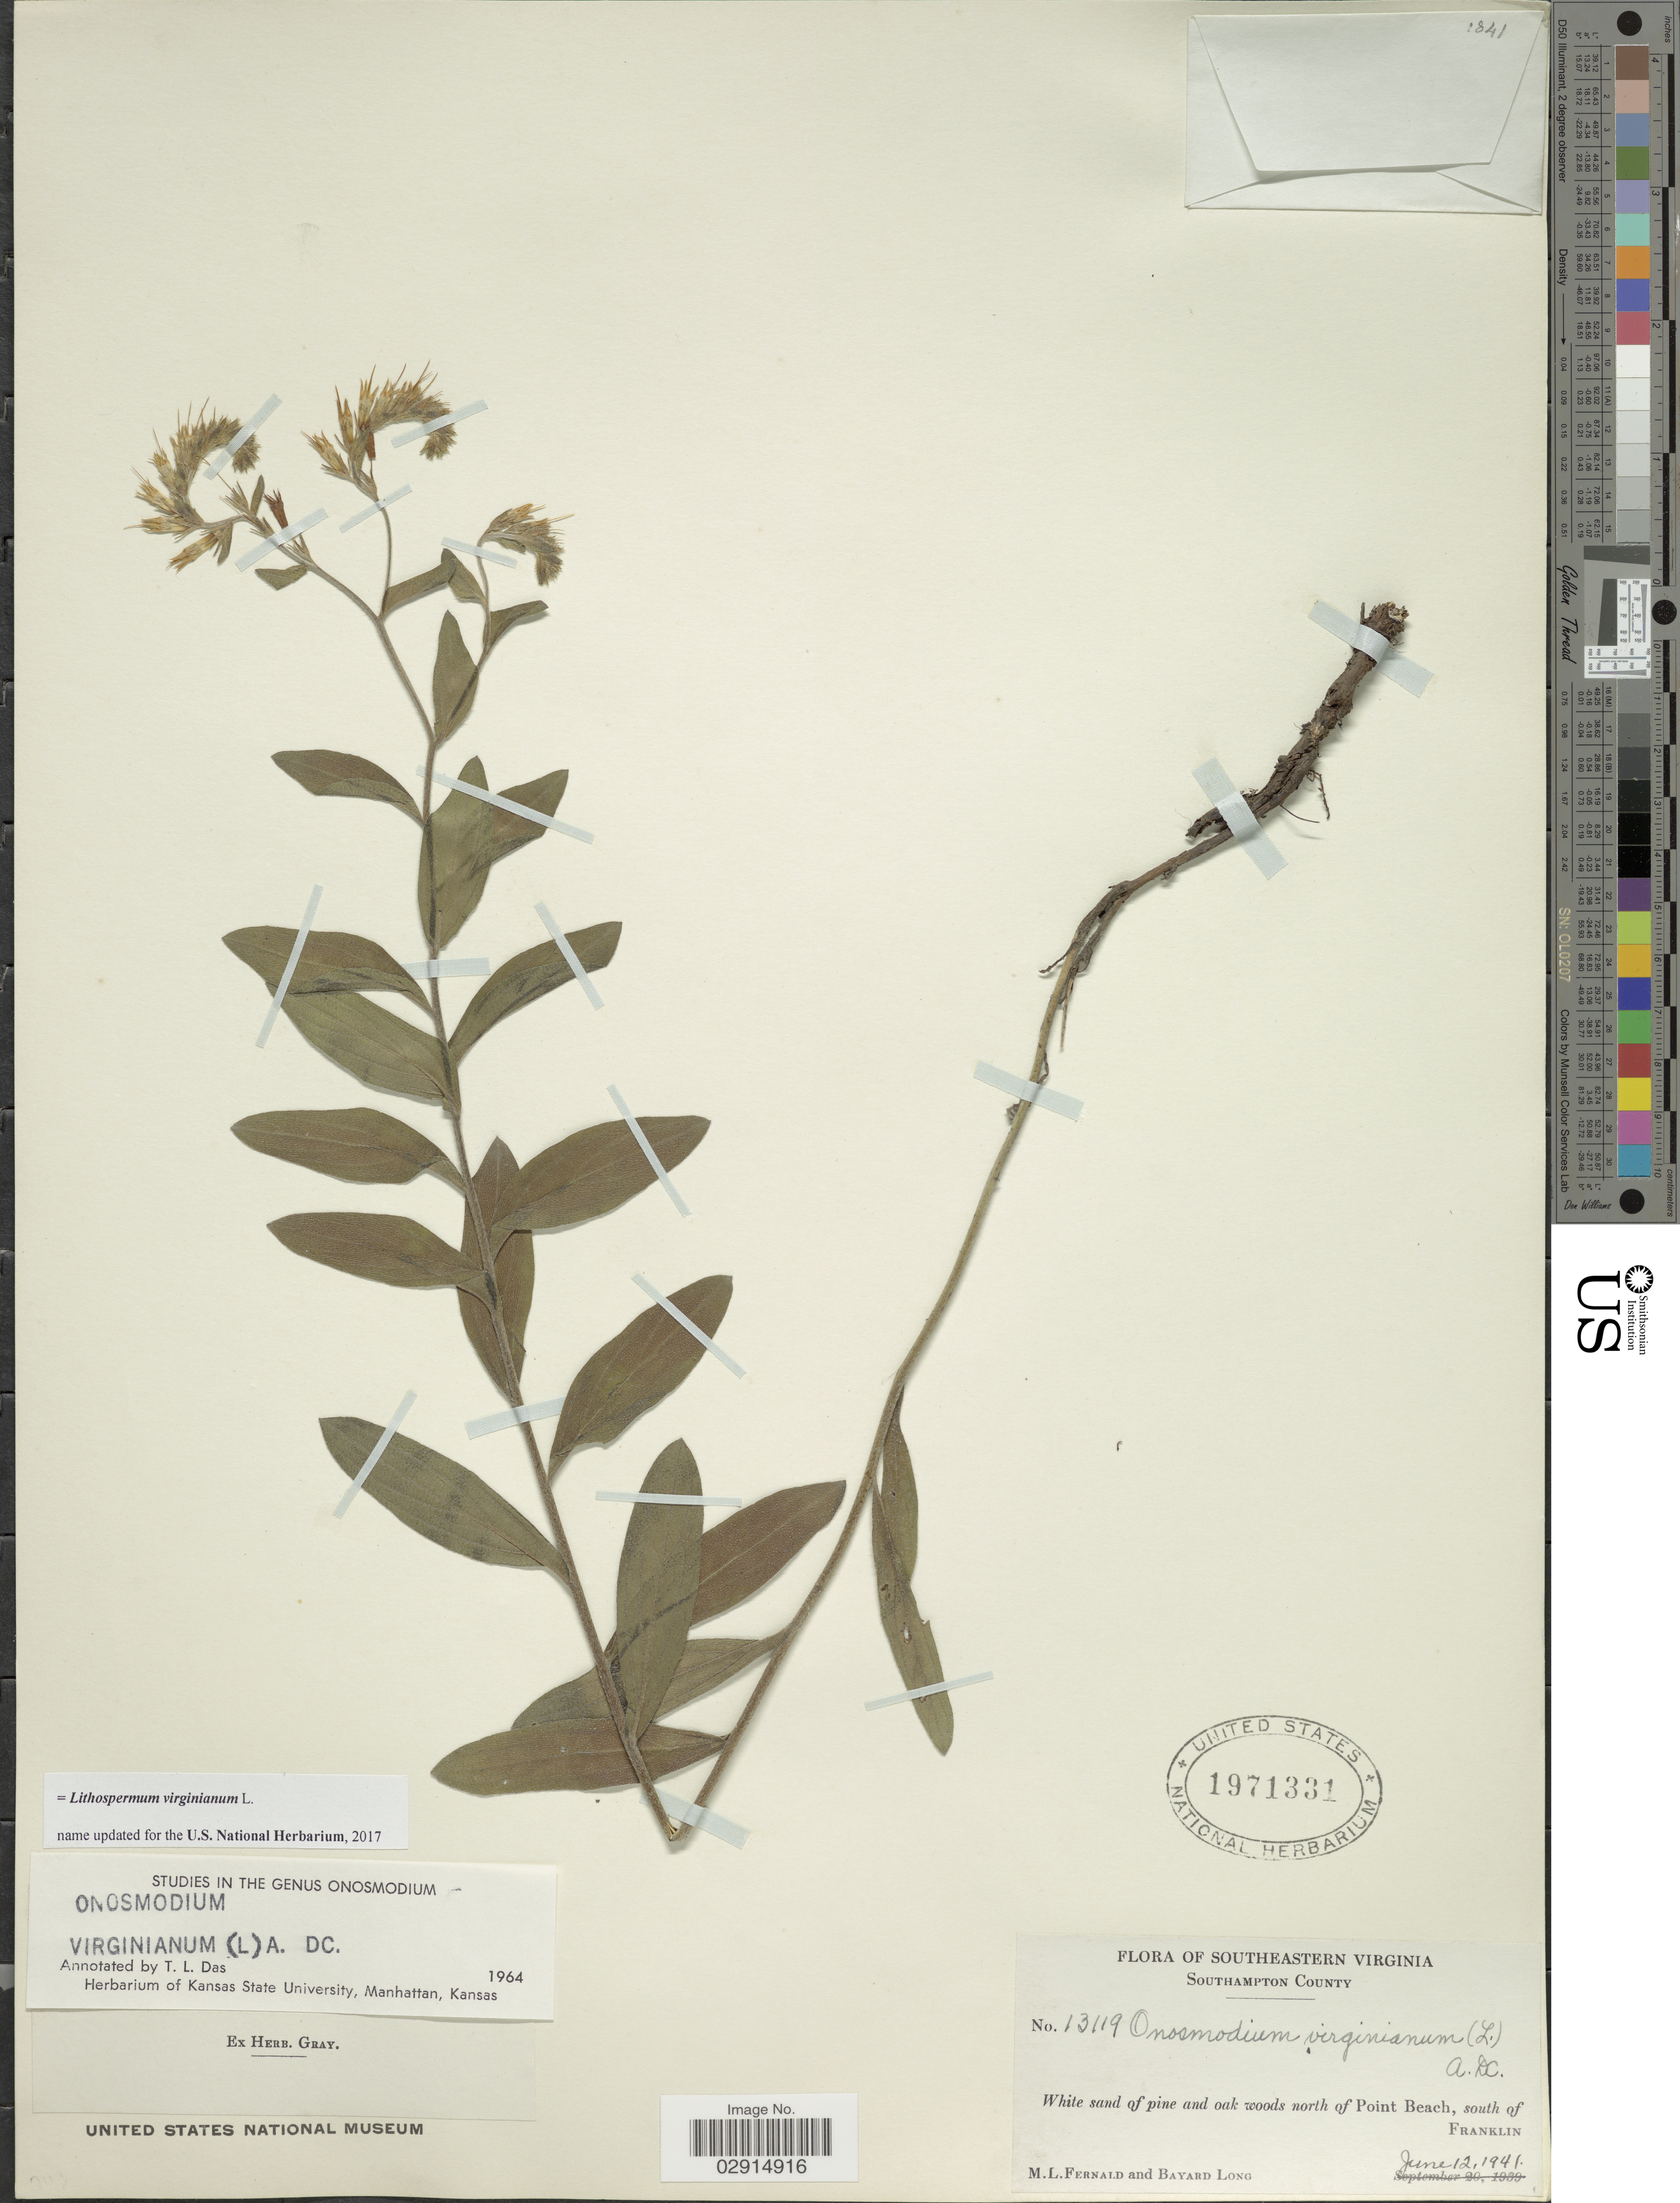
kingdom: Plantae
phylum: Tracheophyta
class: Magnoliopsida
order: Boraginales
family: Boraginaceae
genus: Lithospermum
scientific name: Lithospermum virginianum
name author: L.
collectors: M. L. Fernald & B. Long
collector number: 13119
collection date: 1941-06-12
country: United States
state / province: Virginia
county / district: Southampton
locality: White sand of pine and oak woods north of Point Beach, south of Franklin. Southampton County. Southeastern Virginia.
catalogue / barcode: US 1971331